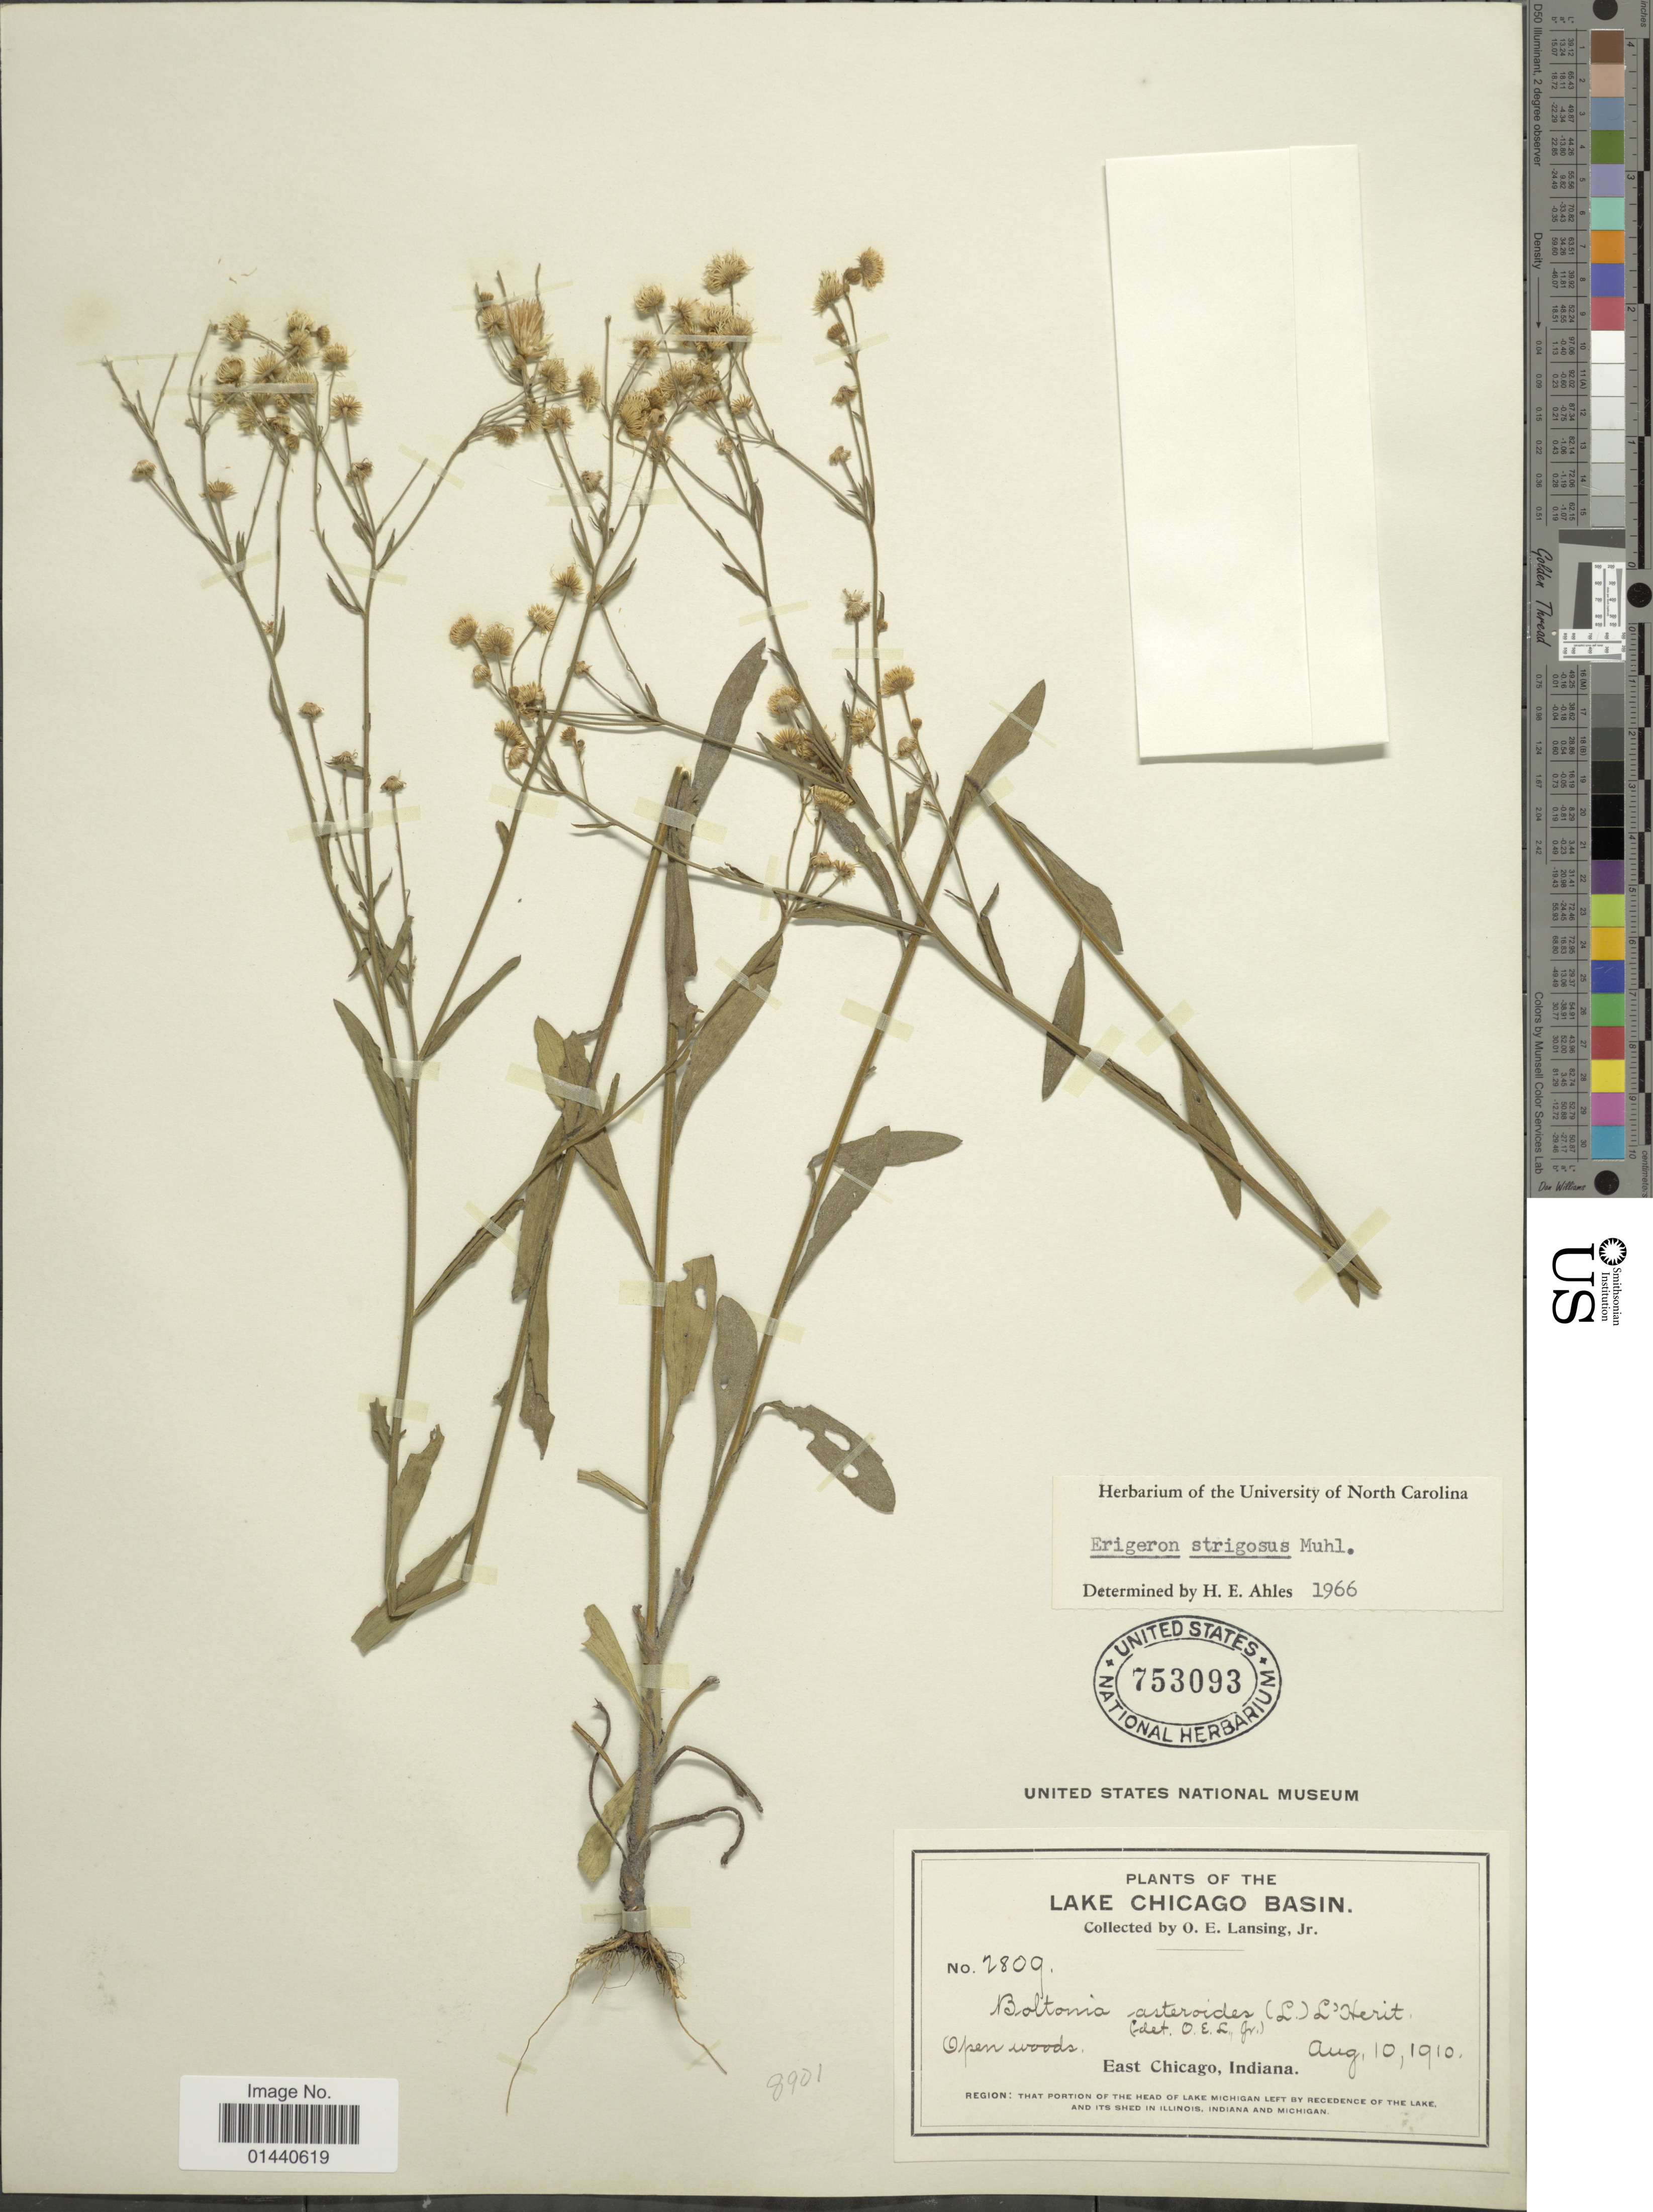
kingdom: Plantae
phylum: Tracheophyta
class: Magnoliopsida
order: Asterales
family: Asteraceae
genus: Erigeron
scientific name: Erigeron strigosus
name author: Muhl. ex Willd.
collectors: O. Lansing Jr.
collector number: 2809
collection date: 1910-08-10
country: United States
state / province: Indiana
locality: Lake Chicago Basin. East Chicago.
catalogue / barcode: US 753093